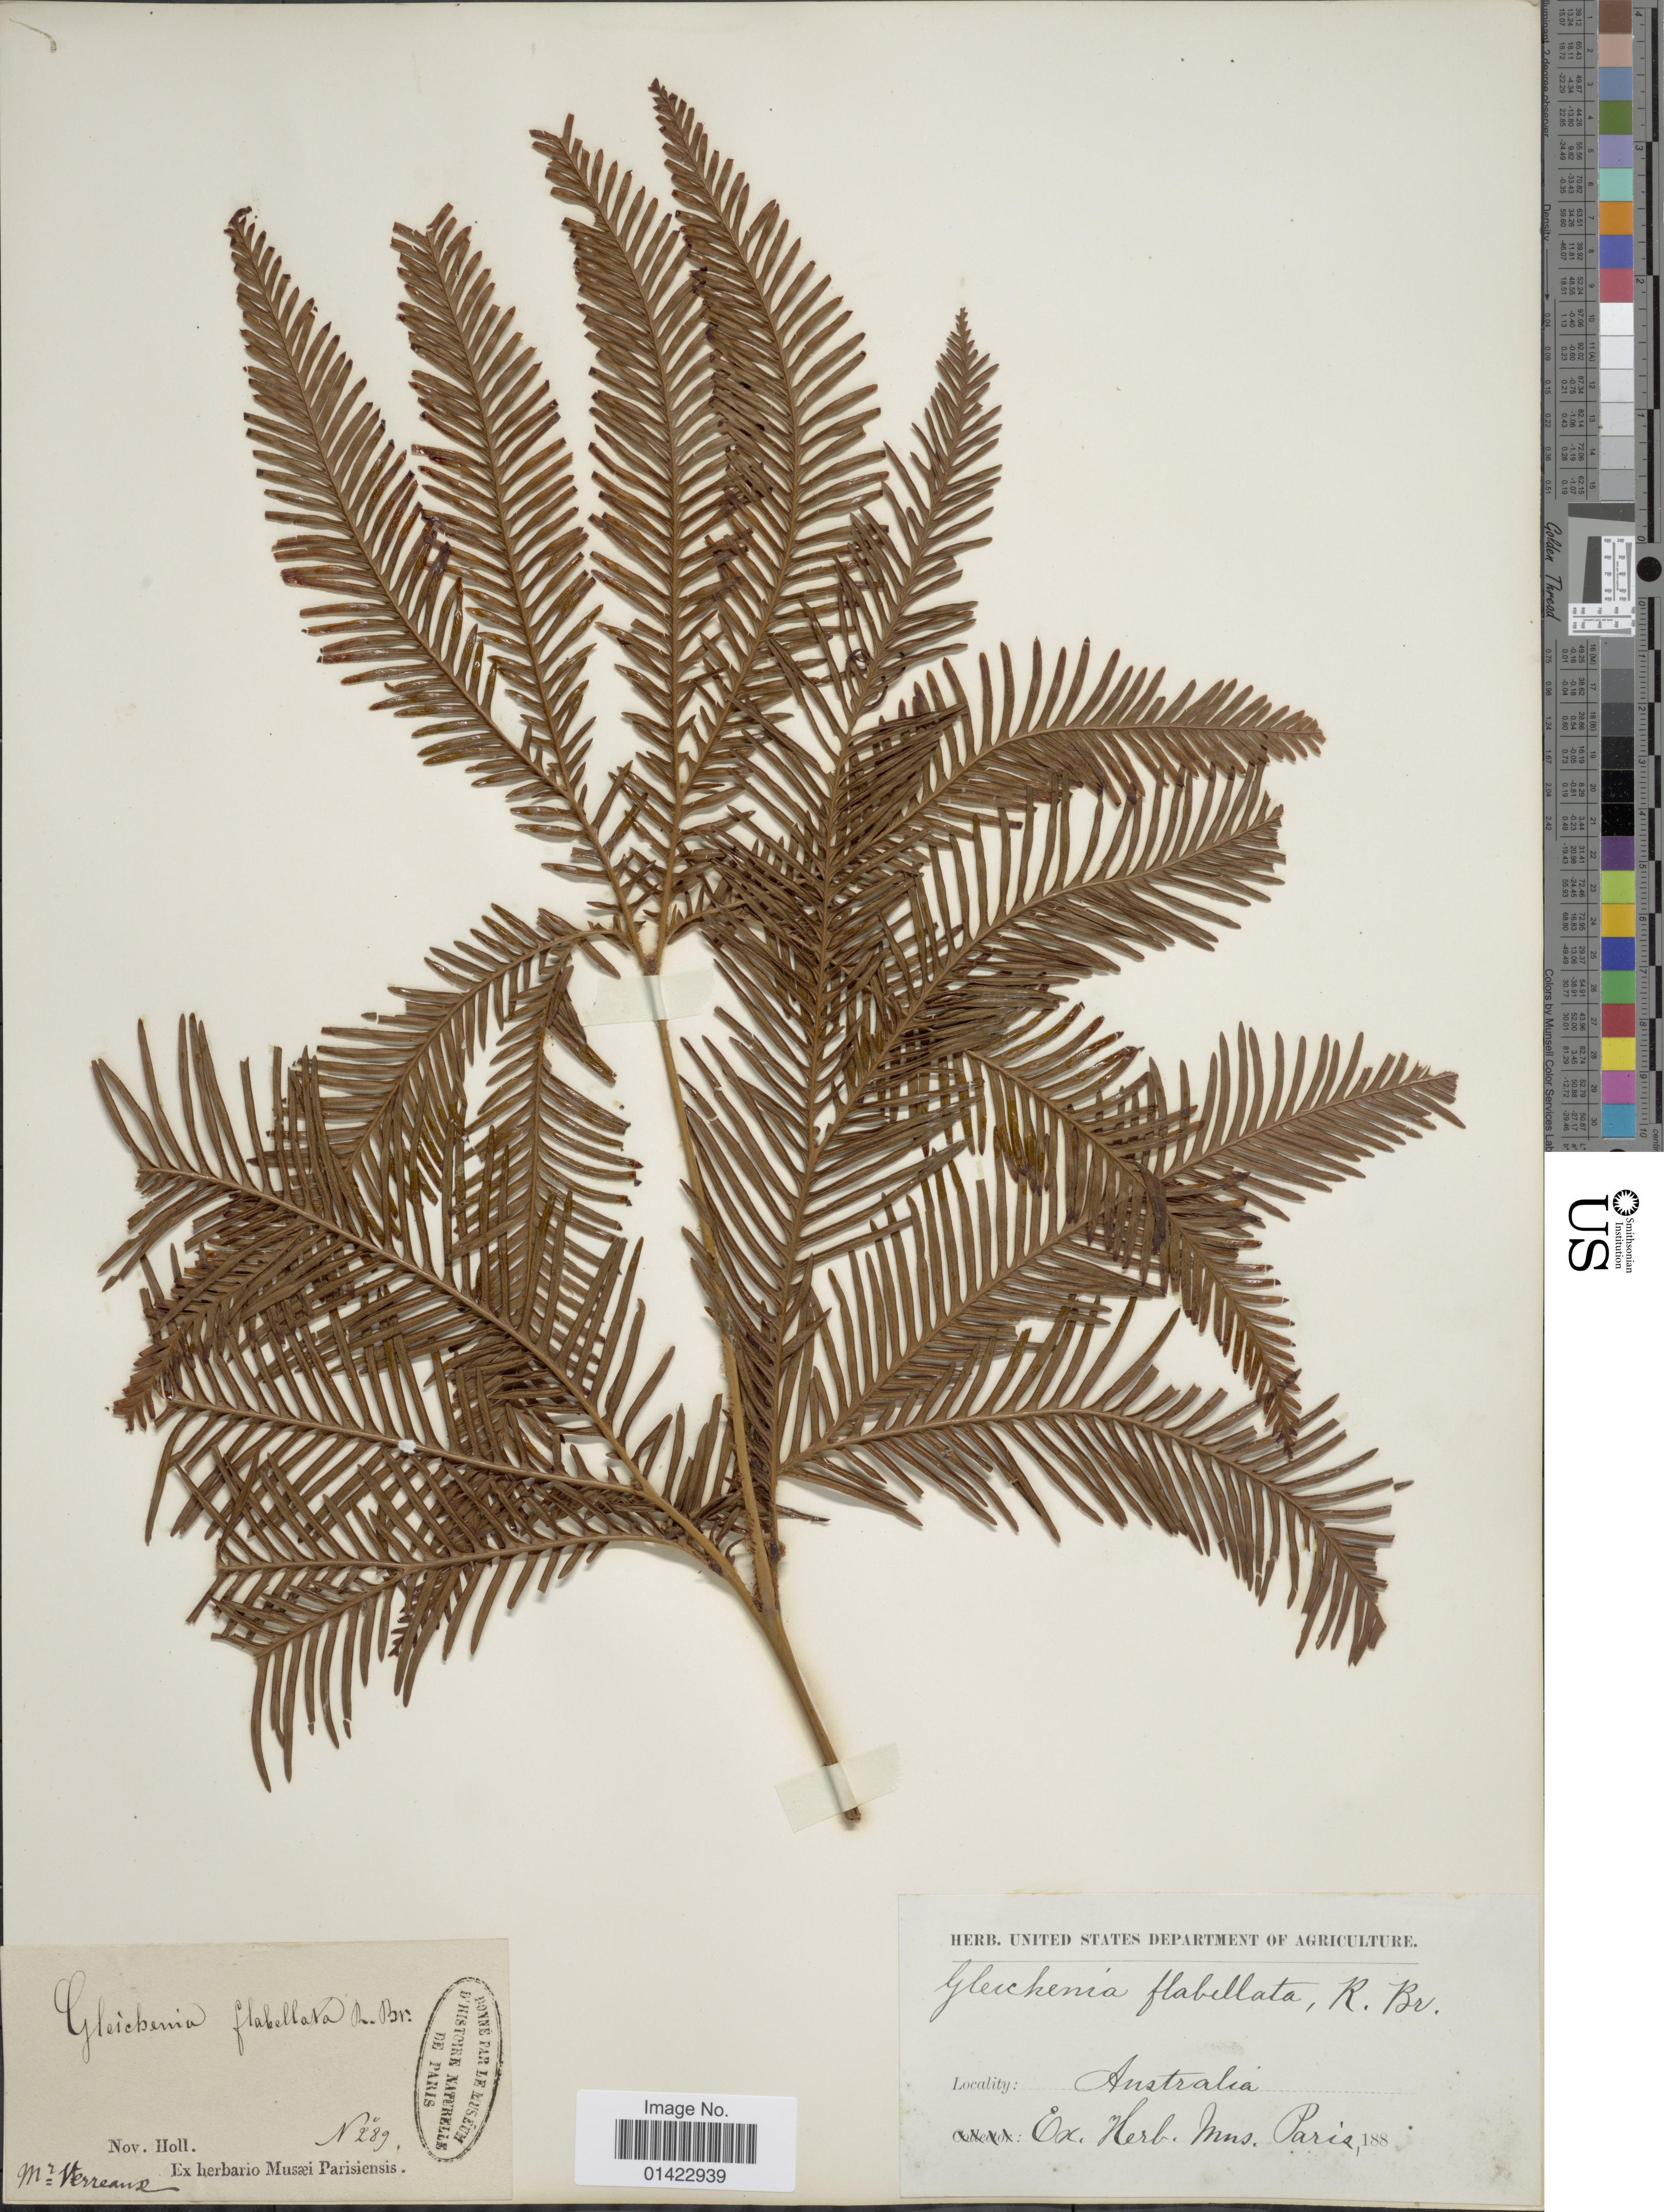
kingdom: Plantae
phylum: Tracheophyta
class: Polypodiopsida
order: Gleicheniales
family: Gleicheniaceae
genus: Sticherus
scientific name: Sticherus flabellatus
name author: (R. Br.) H. St. John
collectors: M. Verreaux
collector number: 289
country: Australia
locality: Nov. Holl. Verreanse.